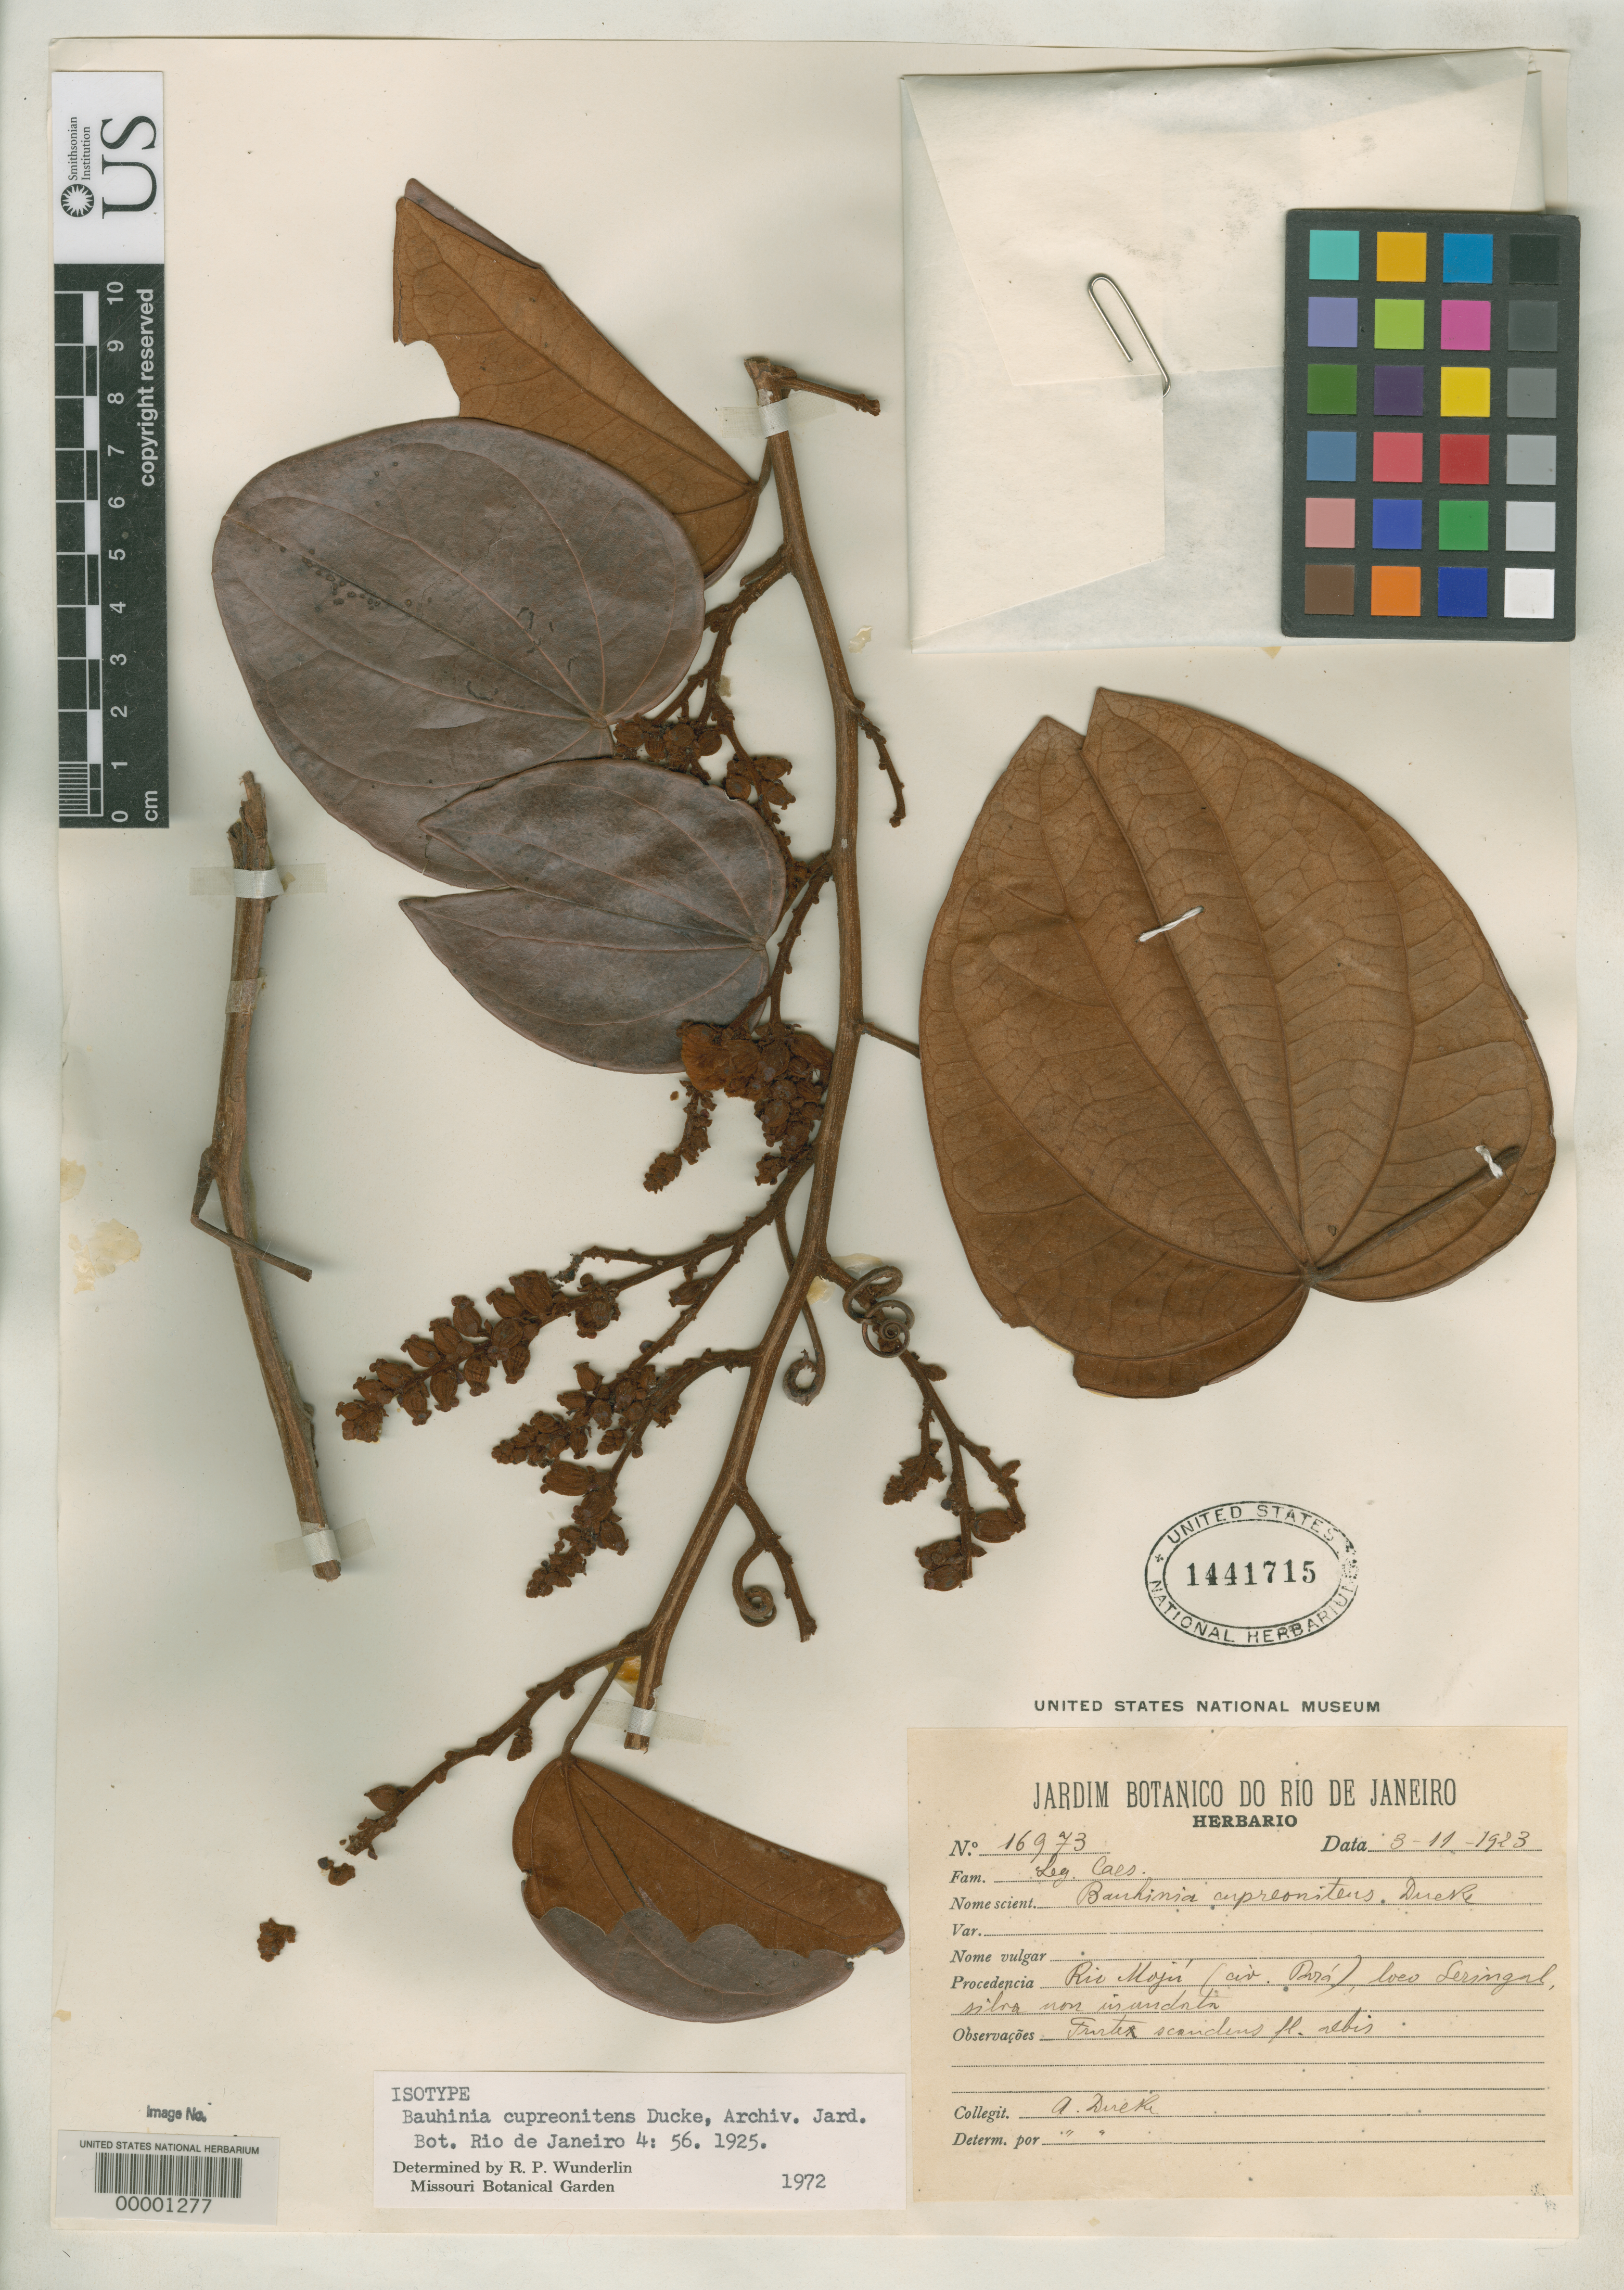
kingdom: Plantae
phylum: Tracheophyta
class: Magnoliopsida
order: Fabales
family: Fabaceae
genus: Bauhinia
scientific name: Bauhinia cupreonitens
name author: Ducke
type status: Isotype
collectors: A. Ducke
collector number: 16973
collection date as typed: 03 Nov 1923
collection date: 1923-11-03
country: Brazil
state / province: Pará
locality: Rio Mojer.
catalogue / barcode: US 1441715